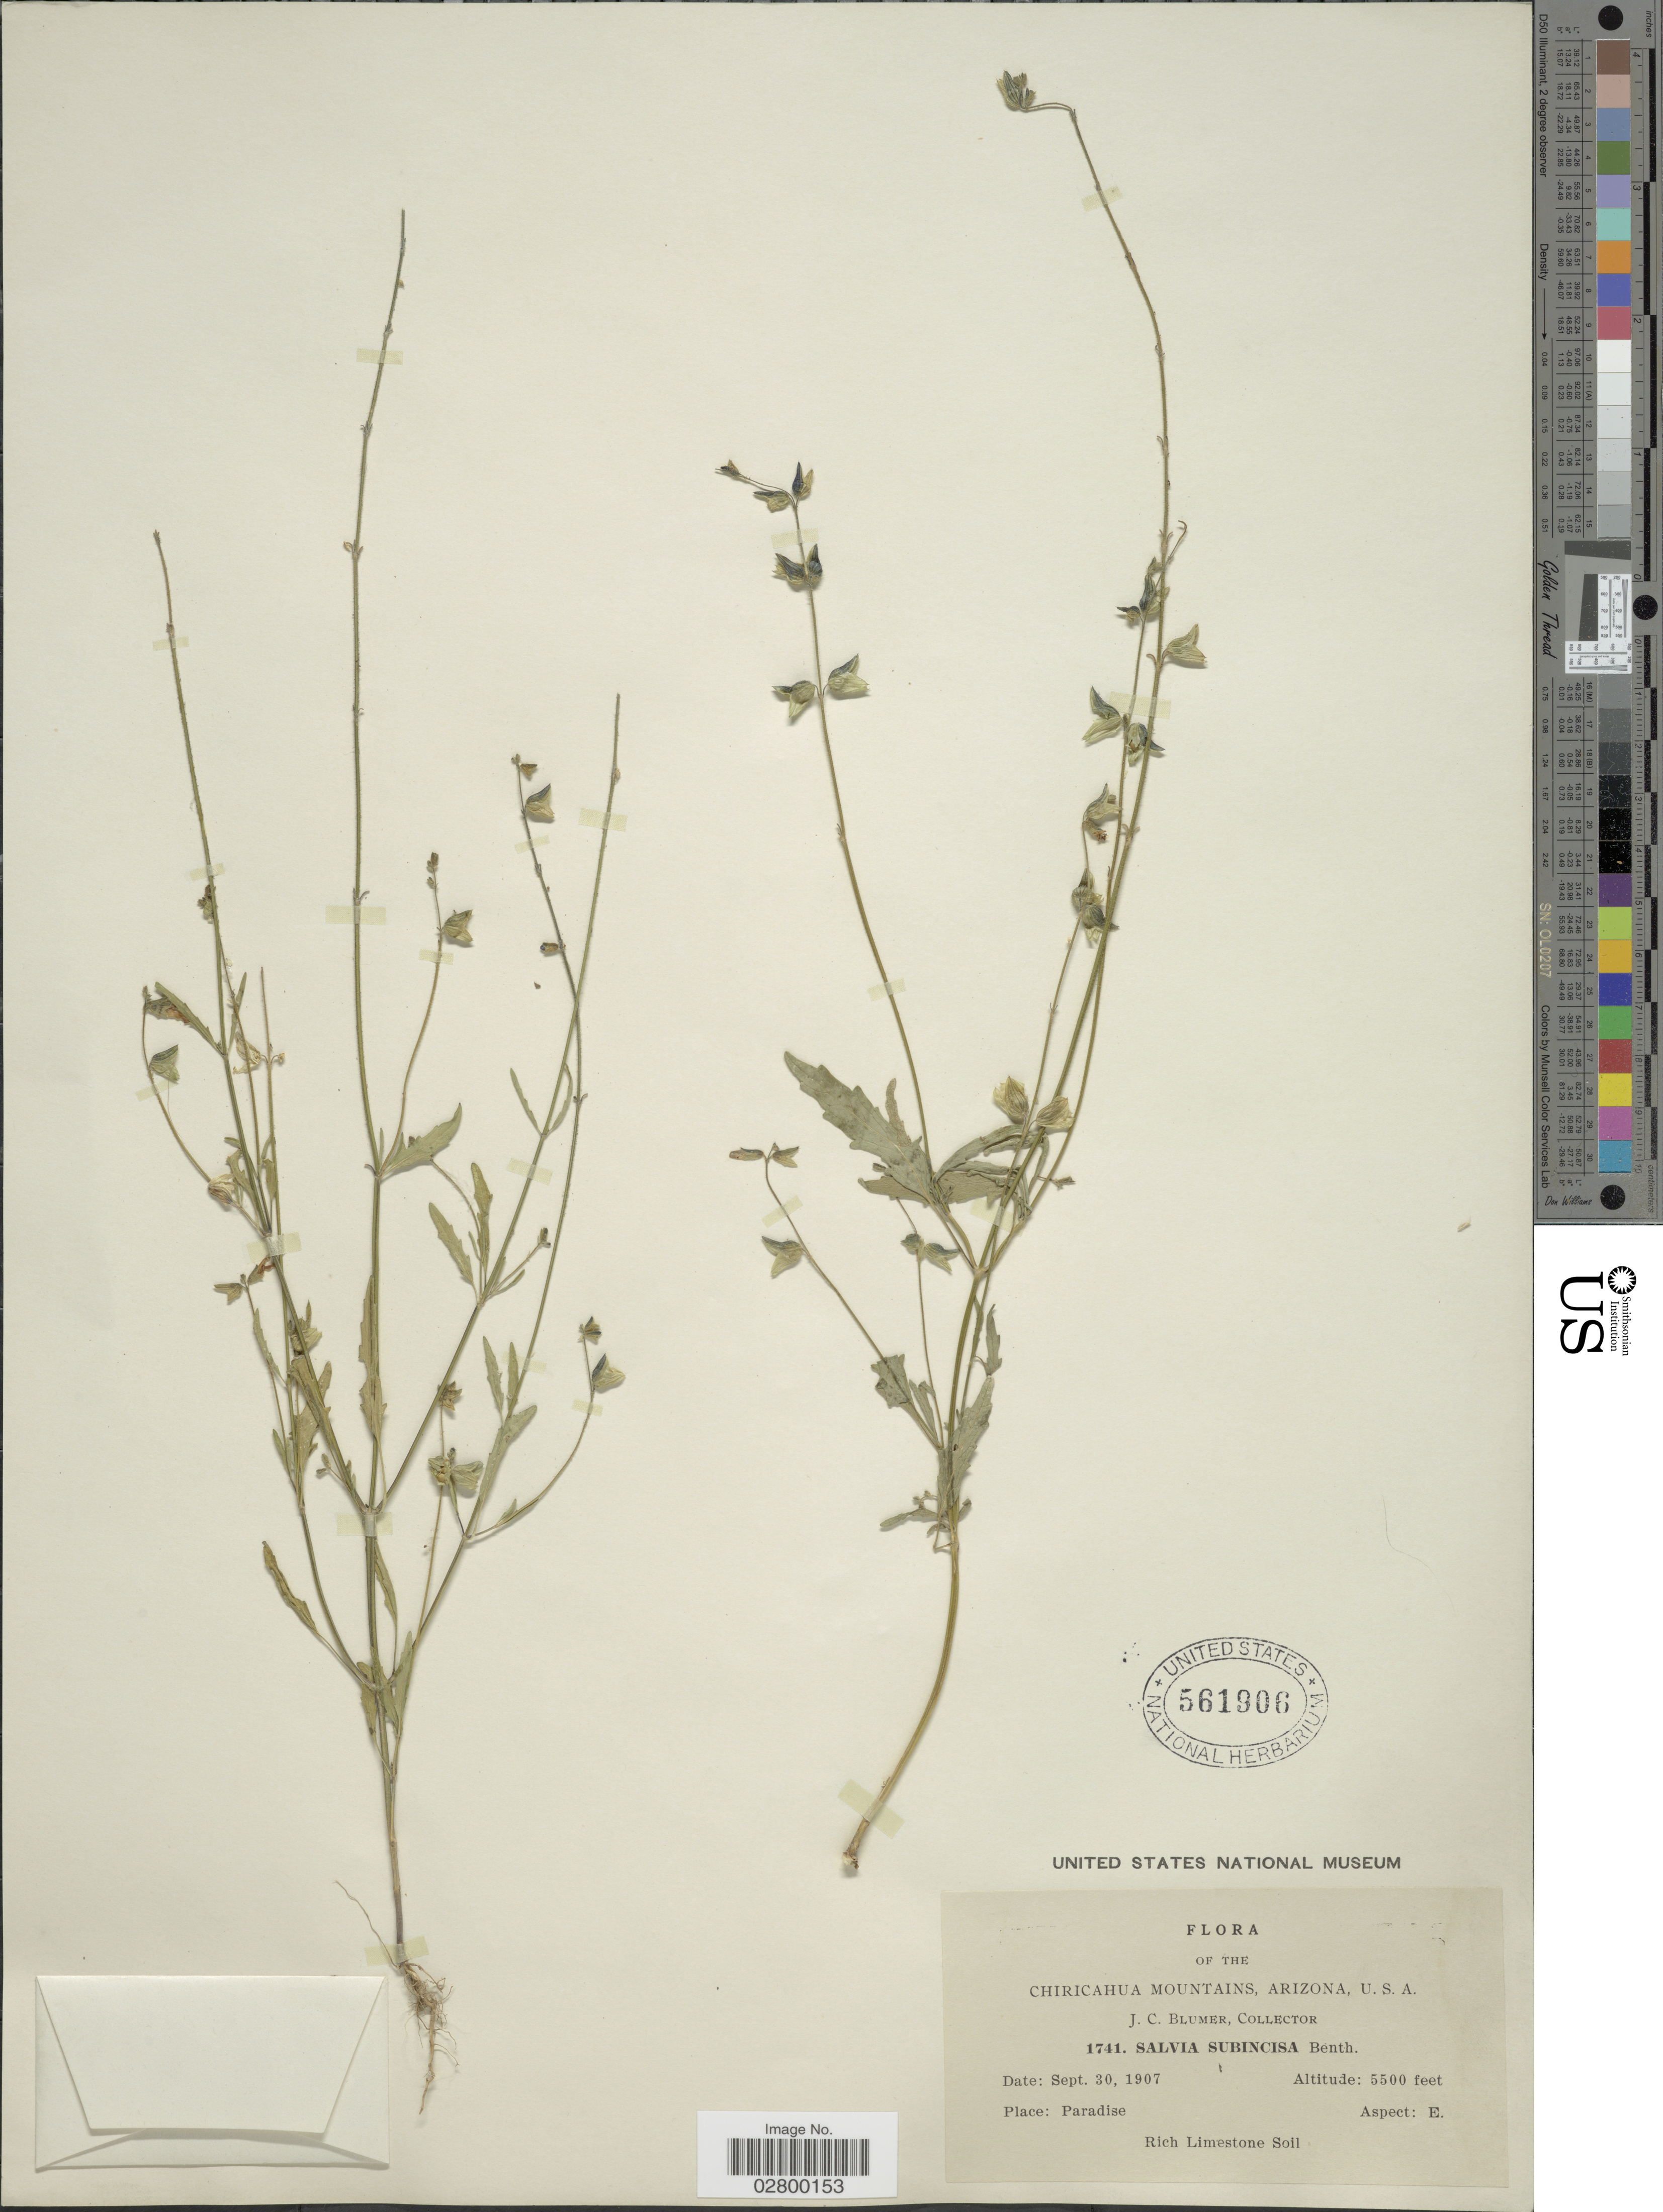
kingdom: Plantae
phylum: Tracheophyta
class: Magnoliopsida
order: Lamiales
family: Lamiaceae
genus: Salvia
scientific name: Salvia subincisa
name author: Benth.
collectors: J. C. Blumer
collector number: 1741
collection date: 1907-09-30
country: United States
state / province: Arizona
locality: Chiricahua Mountains, Paradise.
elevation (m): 1676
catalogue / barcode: US 561906